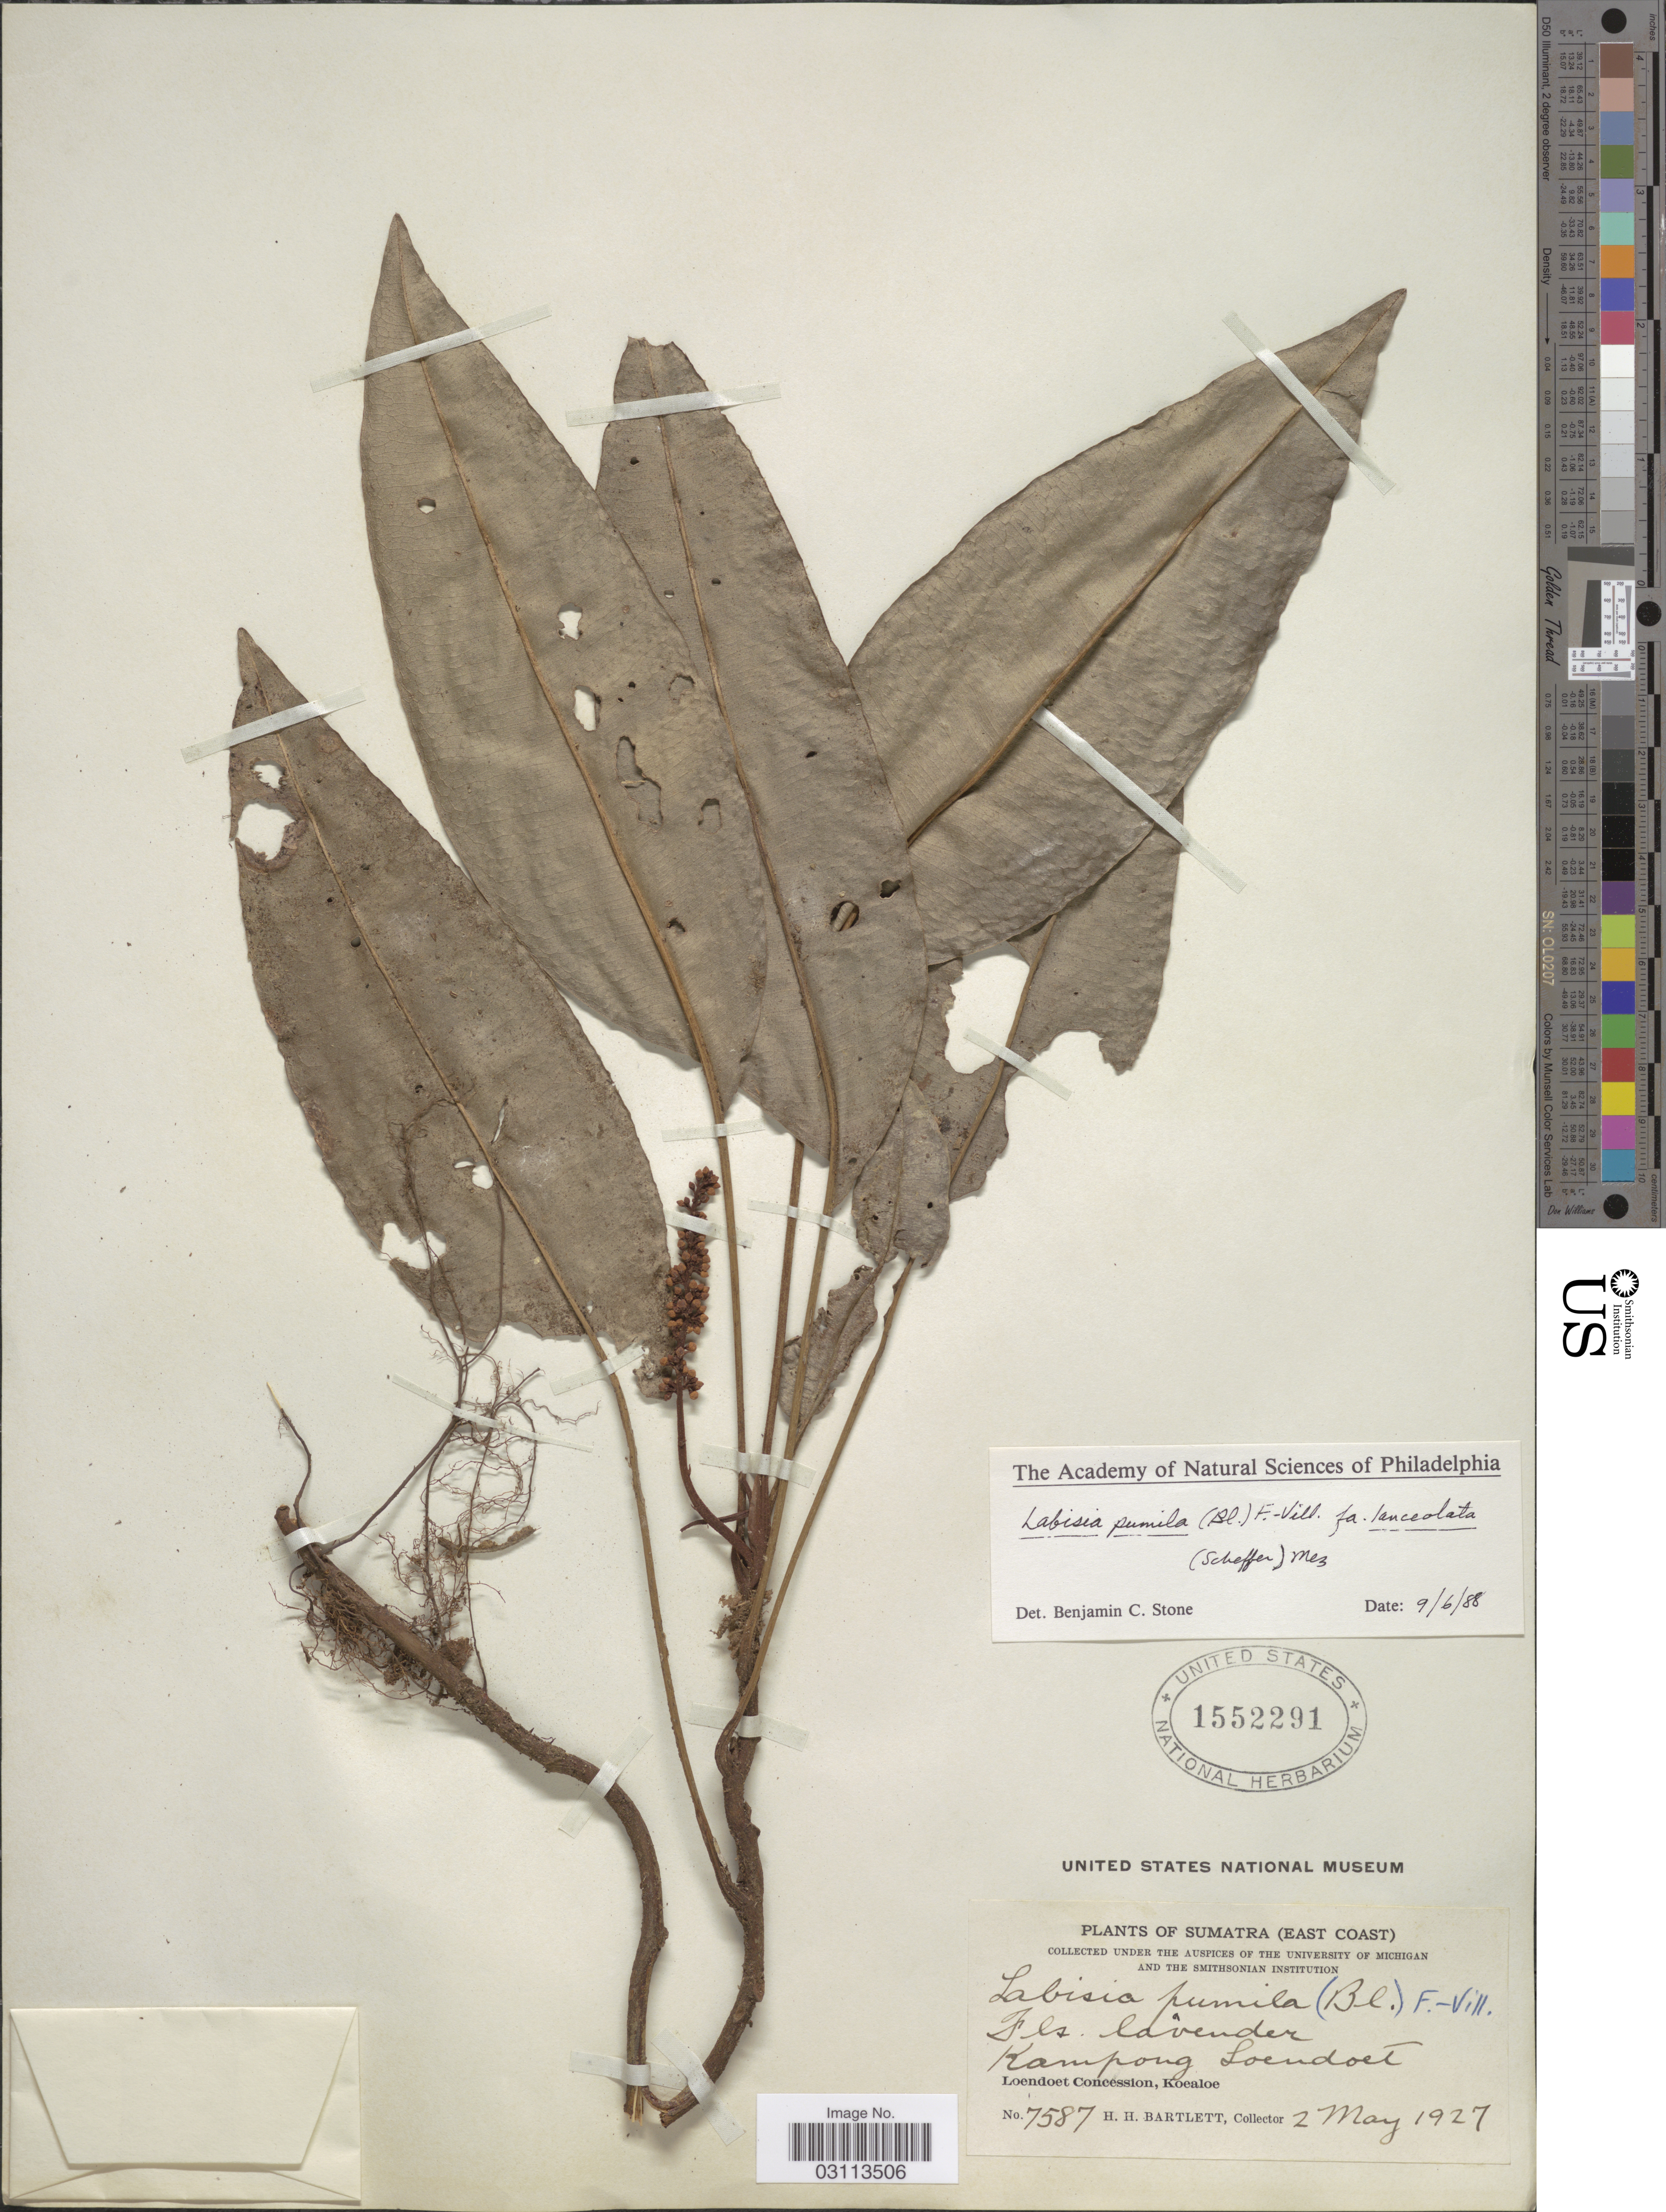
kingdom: Plantae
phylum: Tracheophyta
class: Magnoliopsida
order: Ericales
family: Primulaceae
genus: Labisia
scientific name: Labisia pumila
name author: (Blume) Fern.-Vill.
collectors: H. H. Bartlett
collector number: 7587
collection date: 1927-05-02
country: Indonesia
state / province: Sumatra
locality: East Coast. Kampong Loendoet. Loendoet Concession, Koealoe.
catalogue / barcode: US 1552291